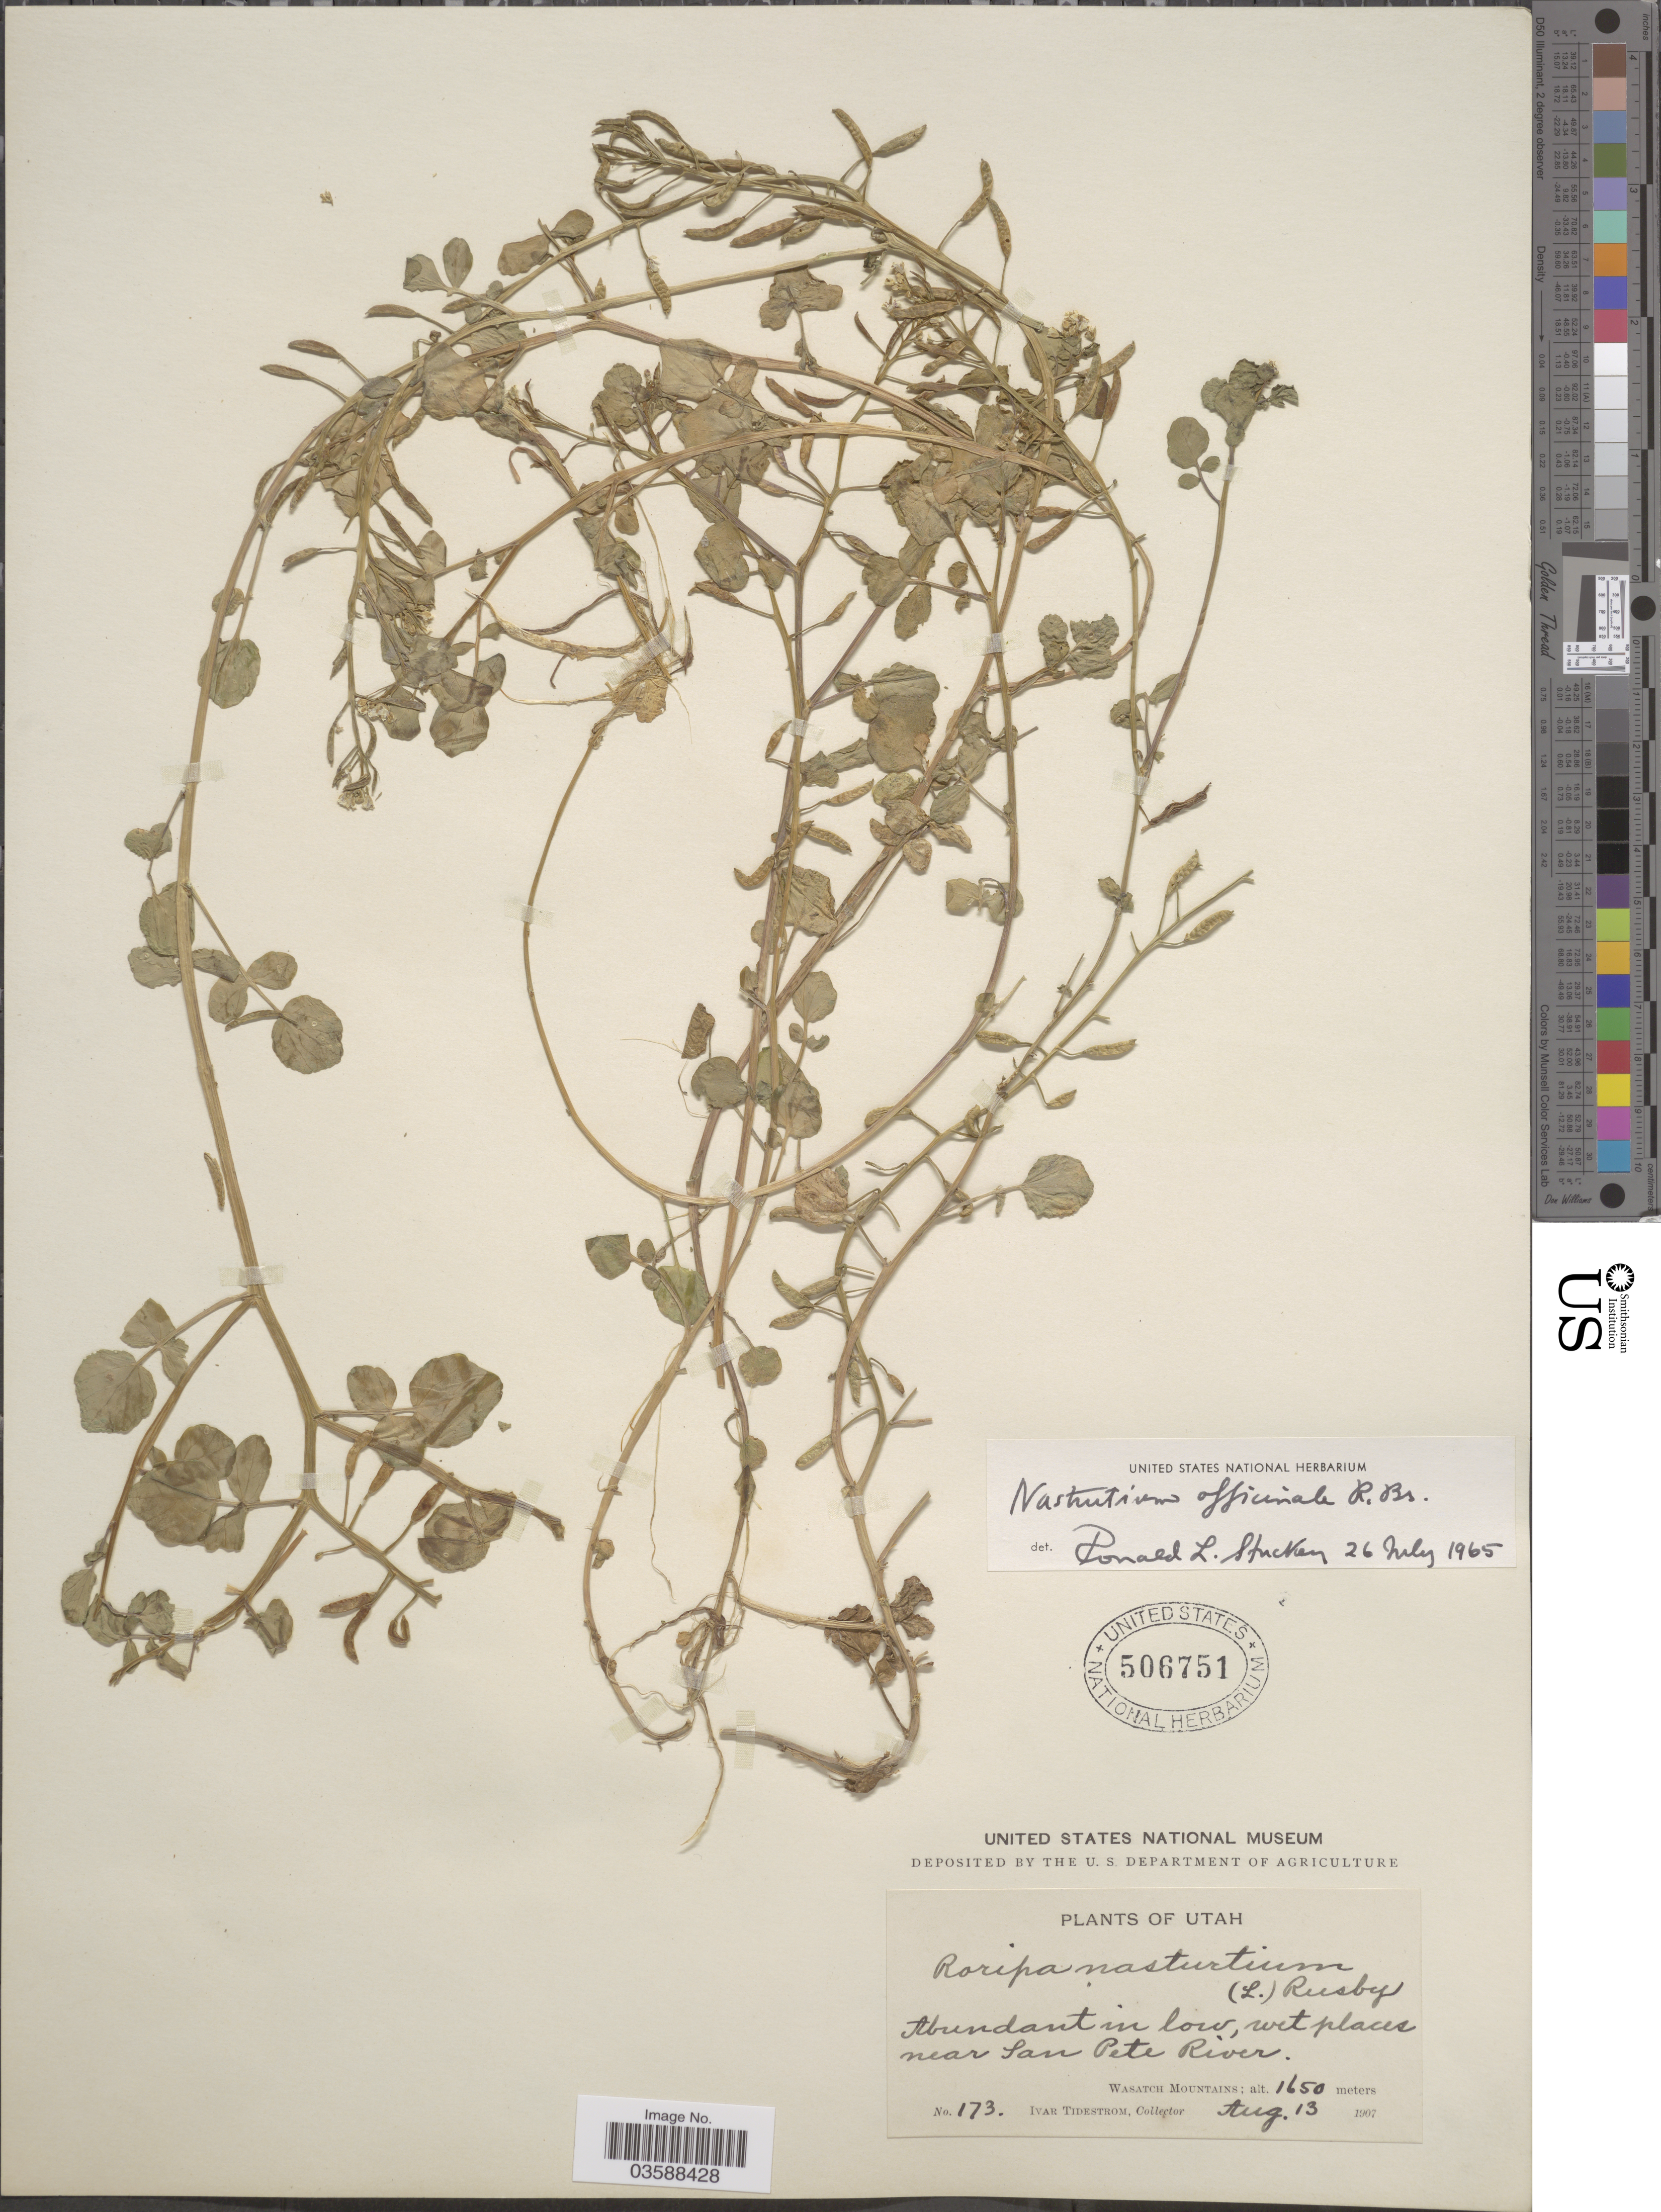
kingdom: Plantae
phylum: Tracheophyta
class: Magnoliopsida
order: Brassicales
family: Brassicaceae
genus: Nasturtium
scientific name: Nasturtium officinale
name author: R. Br.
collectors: I. F. Tidestrom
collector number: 173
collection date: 1907-08-13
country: United States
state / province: Utah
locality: Abundant in low wet places near San Pete River. Wasatch Mountains.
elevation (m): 1650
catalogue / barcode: US 506751